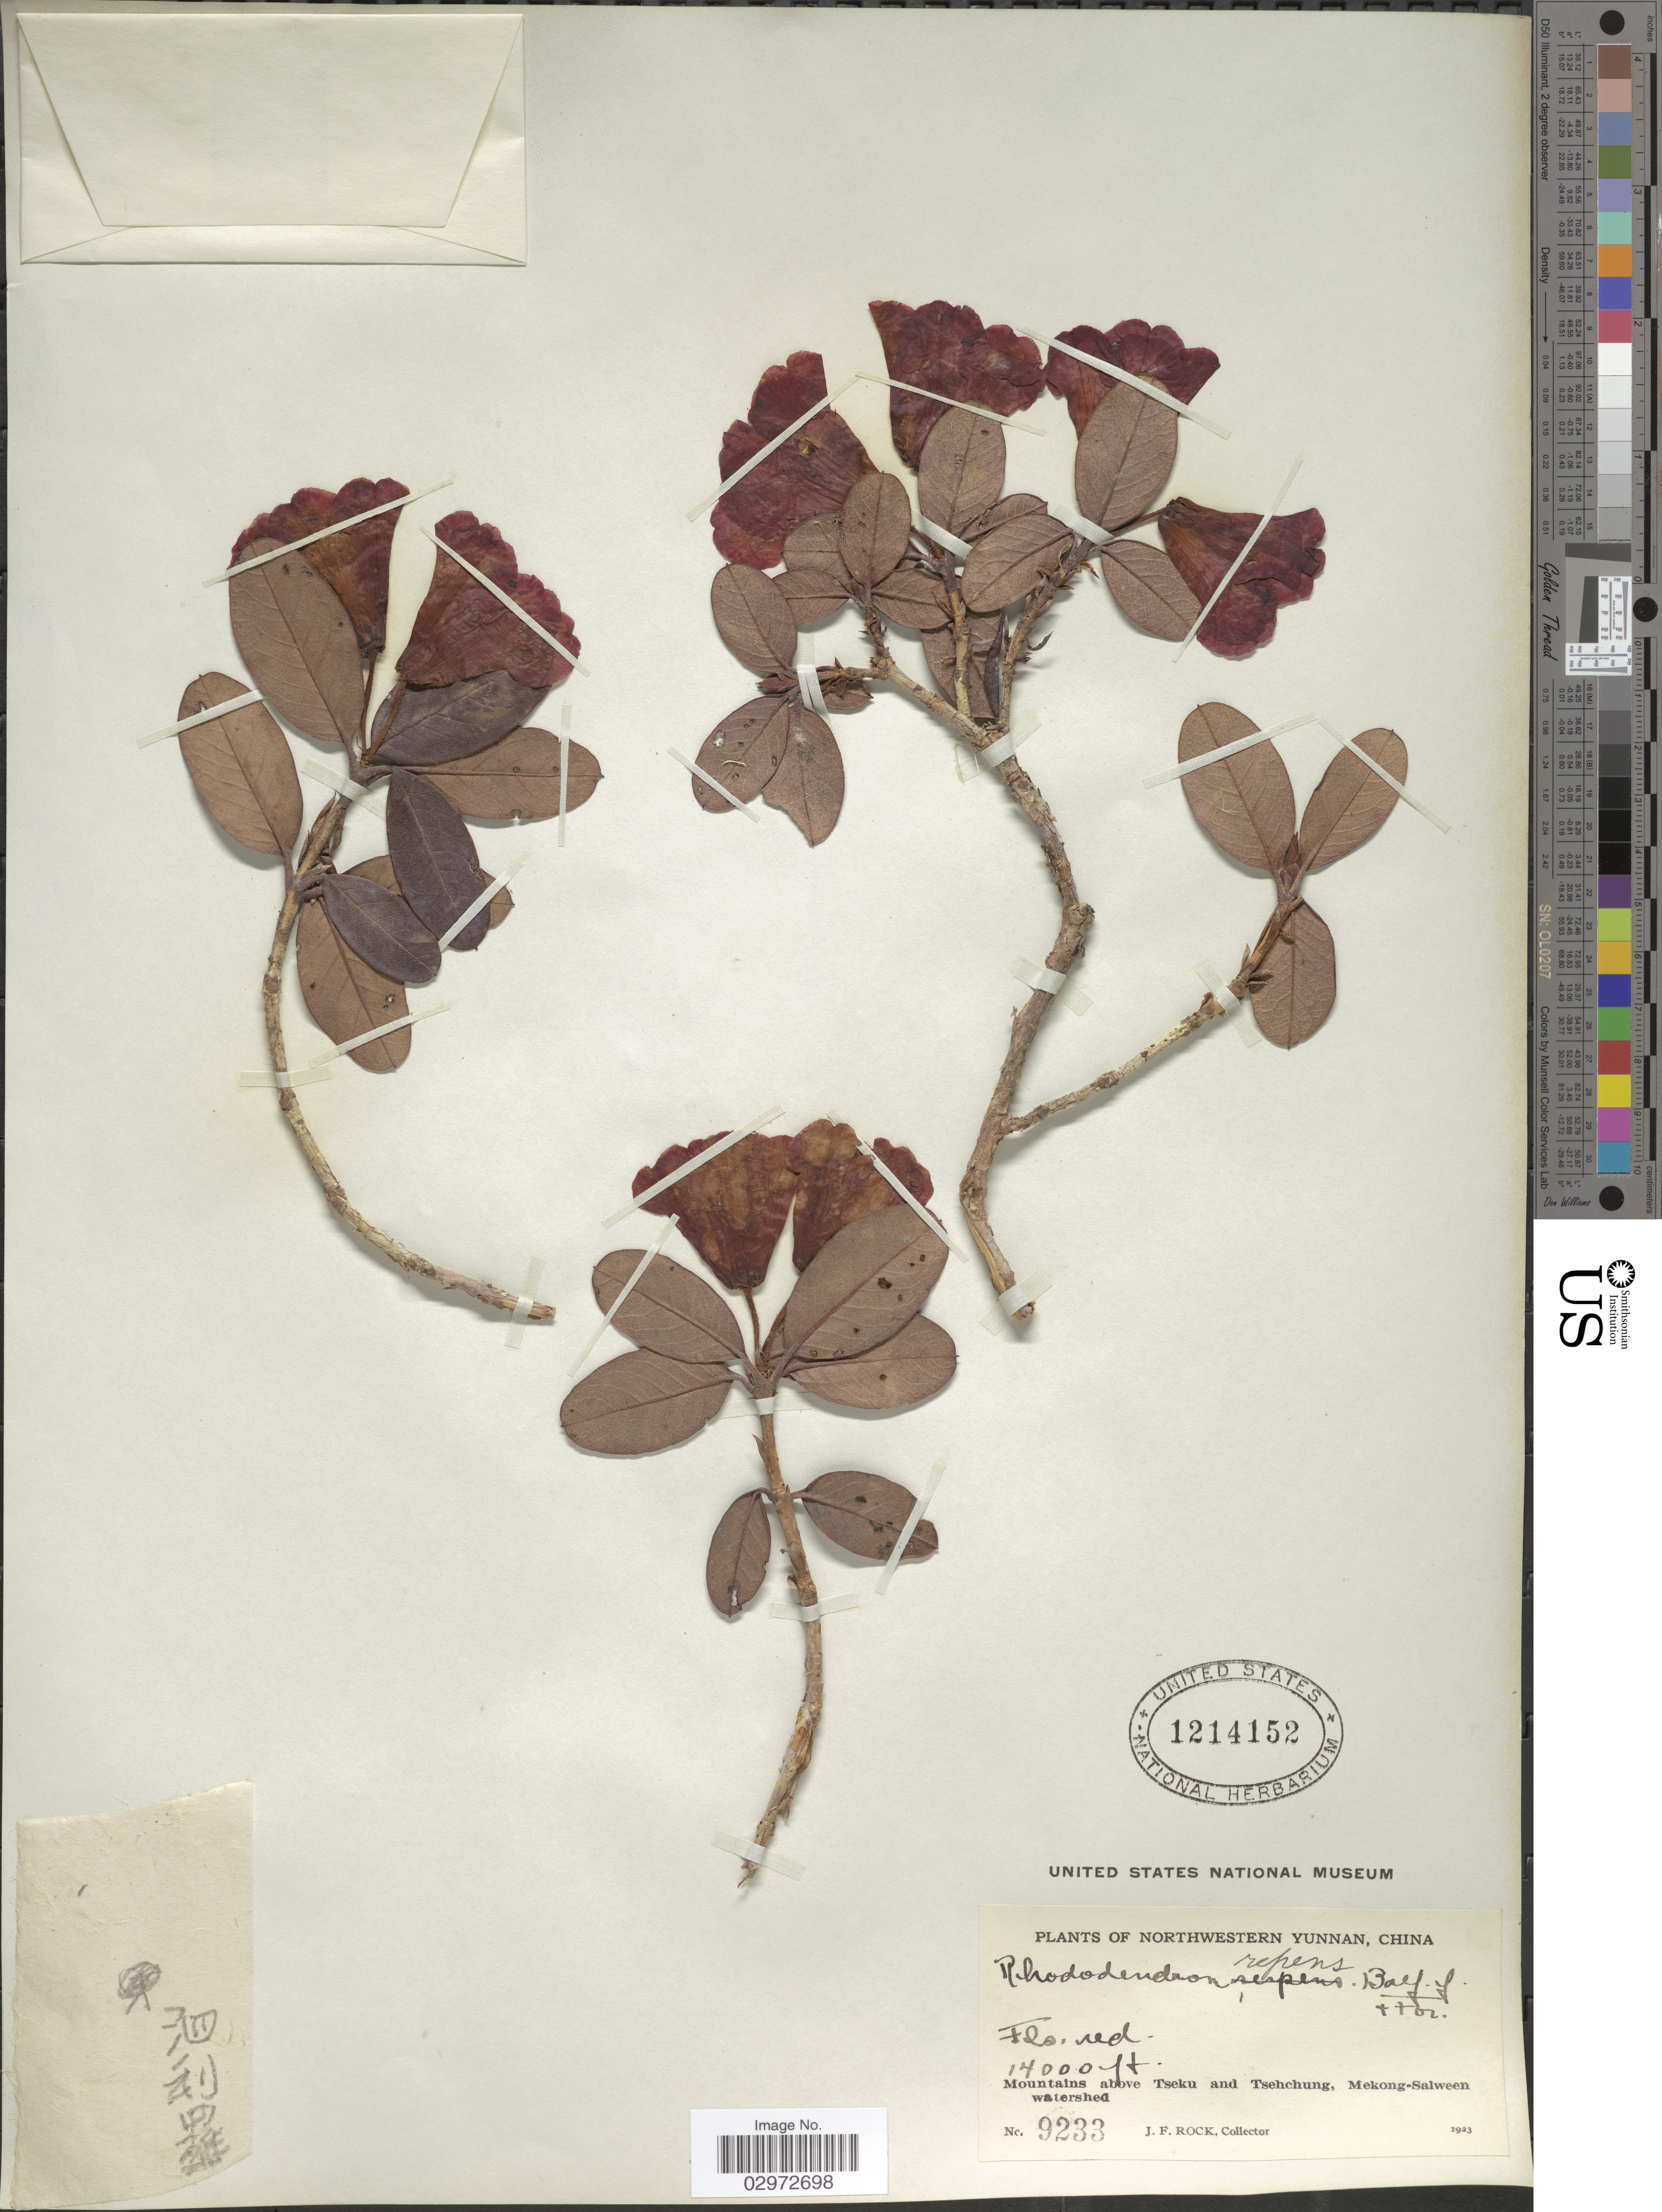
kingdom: Plantae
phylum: Tracheophyta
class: Magnoliopsida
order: Ericales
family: Ericaceae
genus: Rhododendron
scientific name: Rhododendron repens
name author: Balf. f. & Forrest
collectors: J. Rock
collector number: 9233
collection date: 1923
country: China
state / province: Yunnan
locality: Northwestern Yunnan. Mountains above Tseku and Tsehchung, Mekong-Salween watershed.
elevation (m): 4267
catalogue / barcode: US 1214152